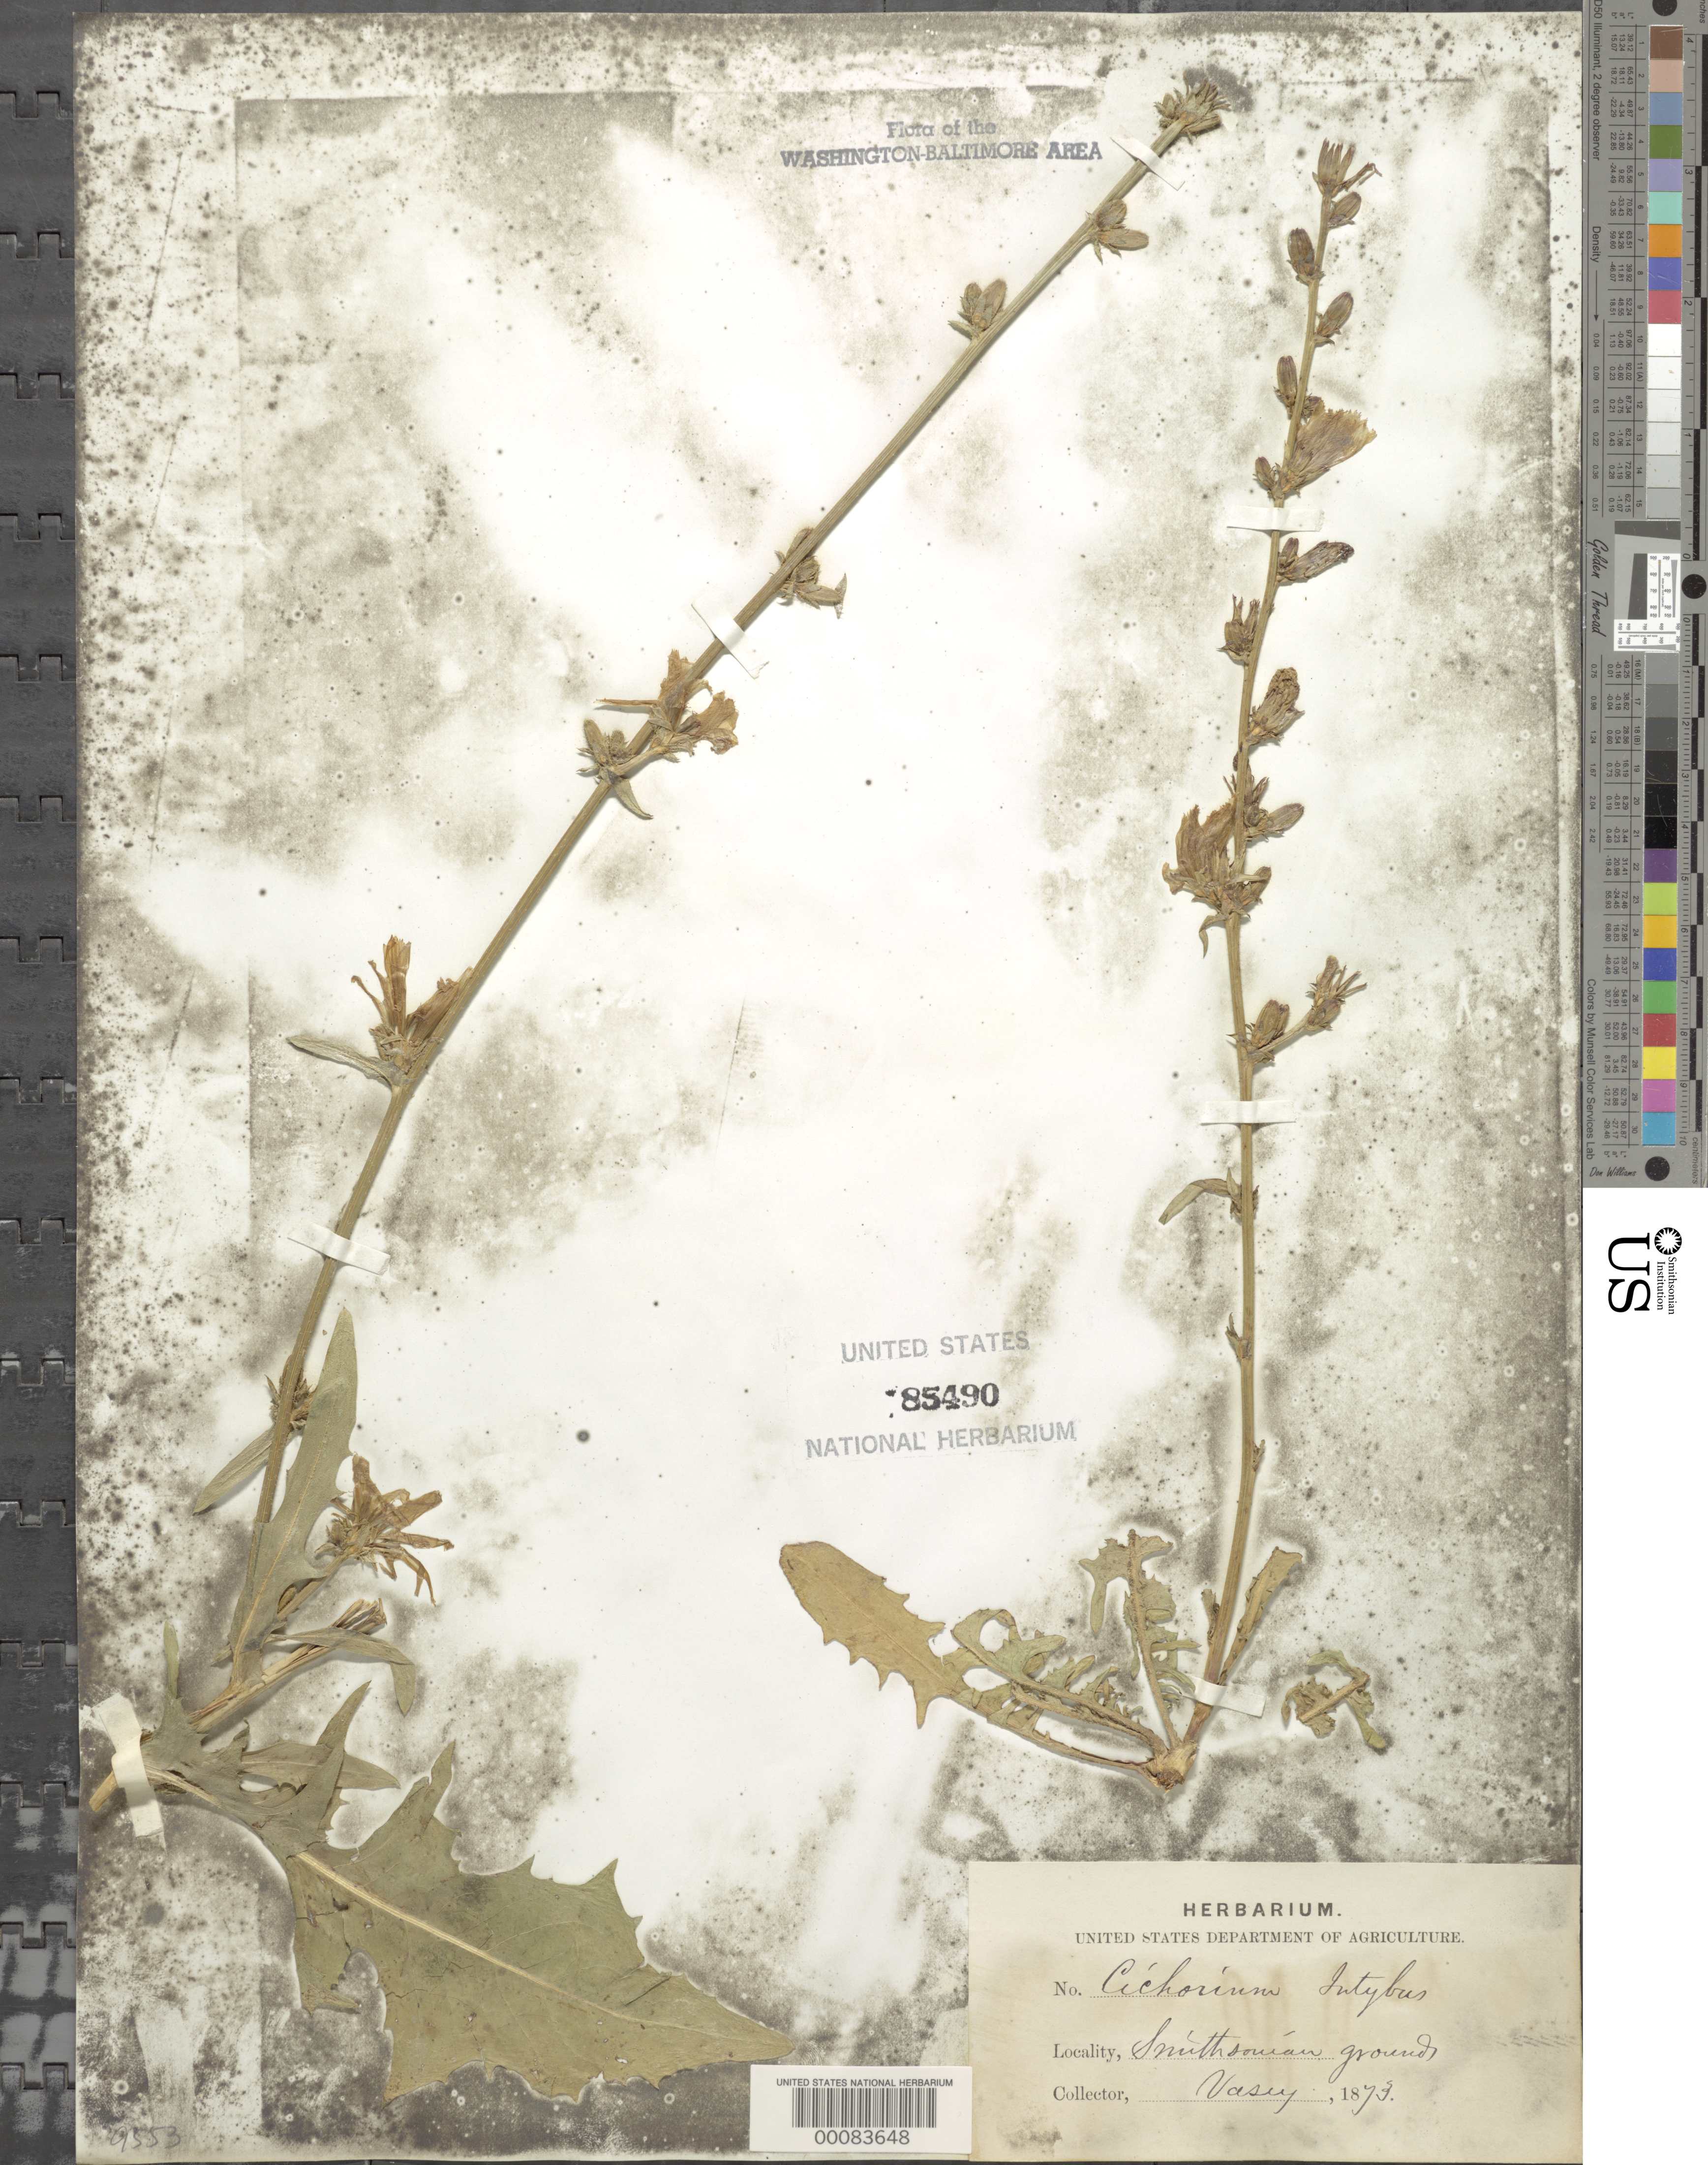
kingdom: Plantae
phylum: Tracheophyta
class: Magnoliopsida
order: Asterales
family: Asteraceae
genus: Cichorium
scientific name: Cichorium intybus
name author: L.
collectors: G. Vasey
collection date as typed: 1873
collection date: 1873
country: United States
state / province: District of Columbia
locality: Smithsonian grounds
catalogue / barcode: US 85490